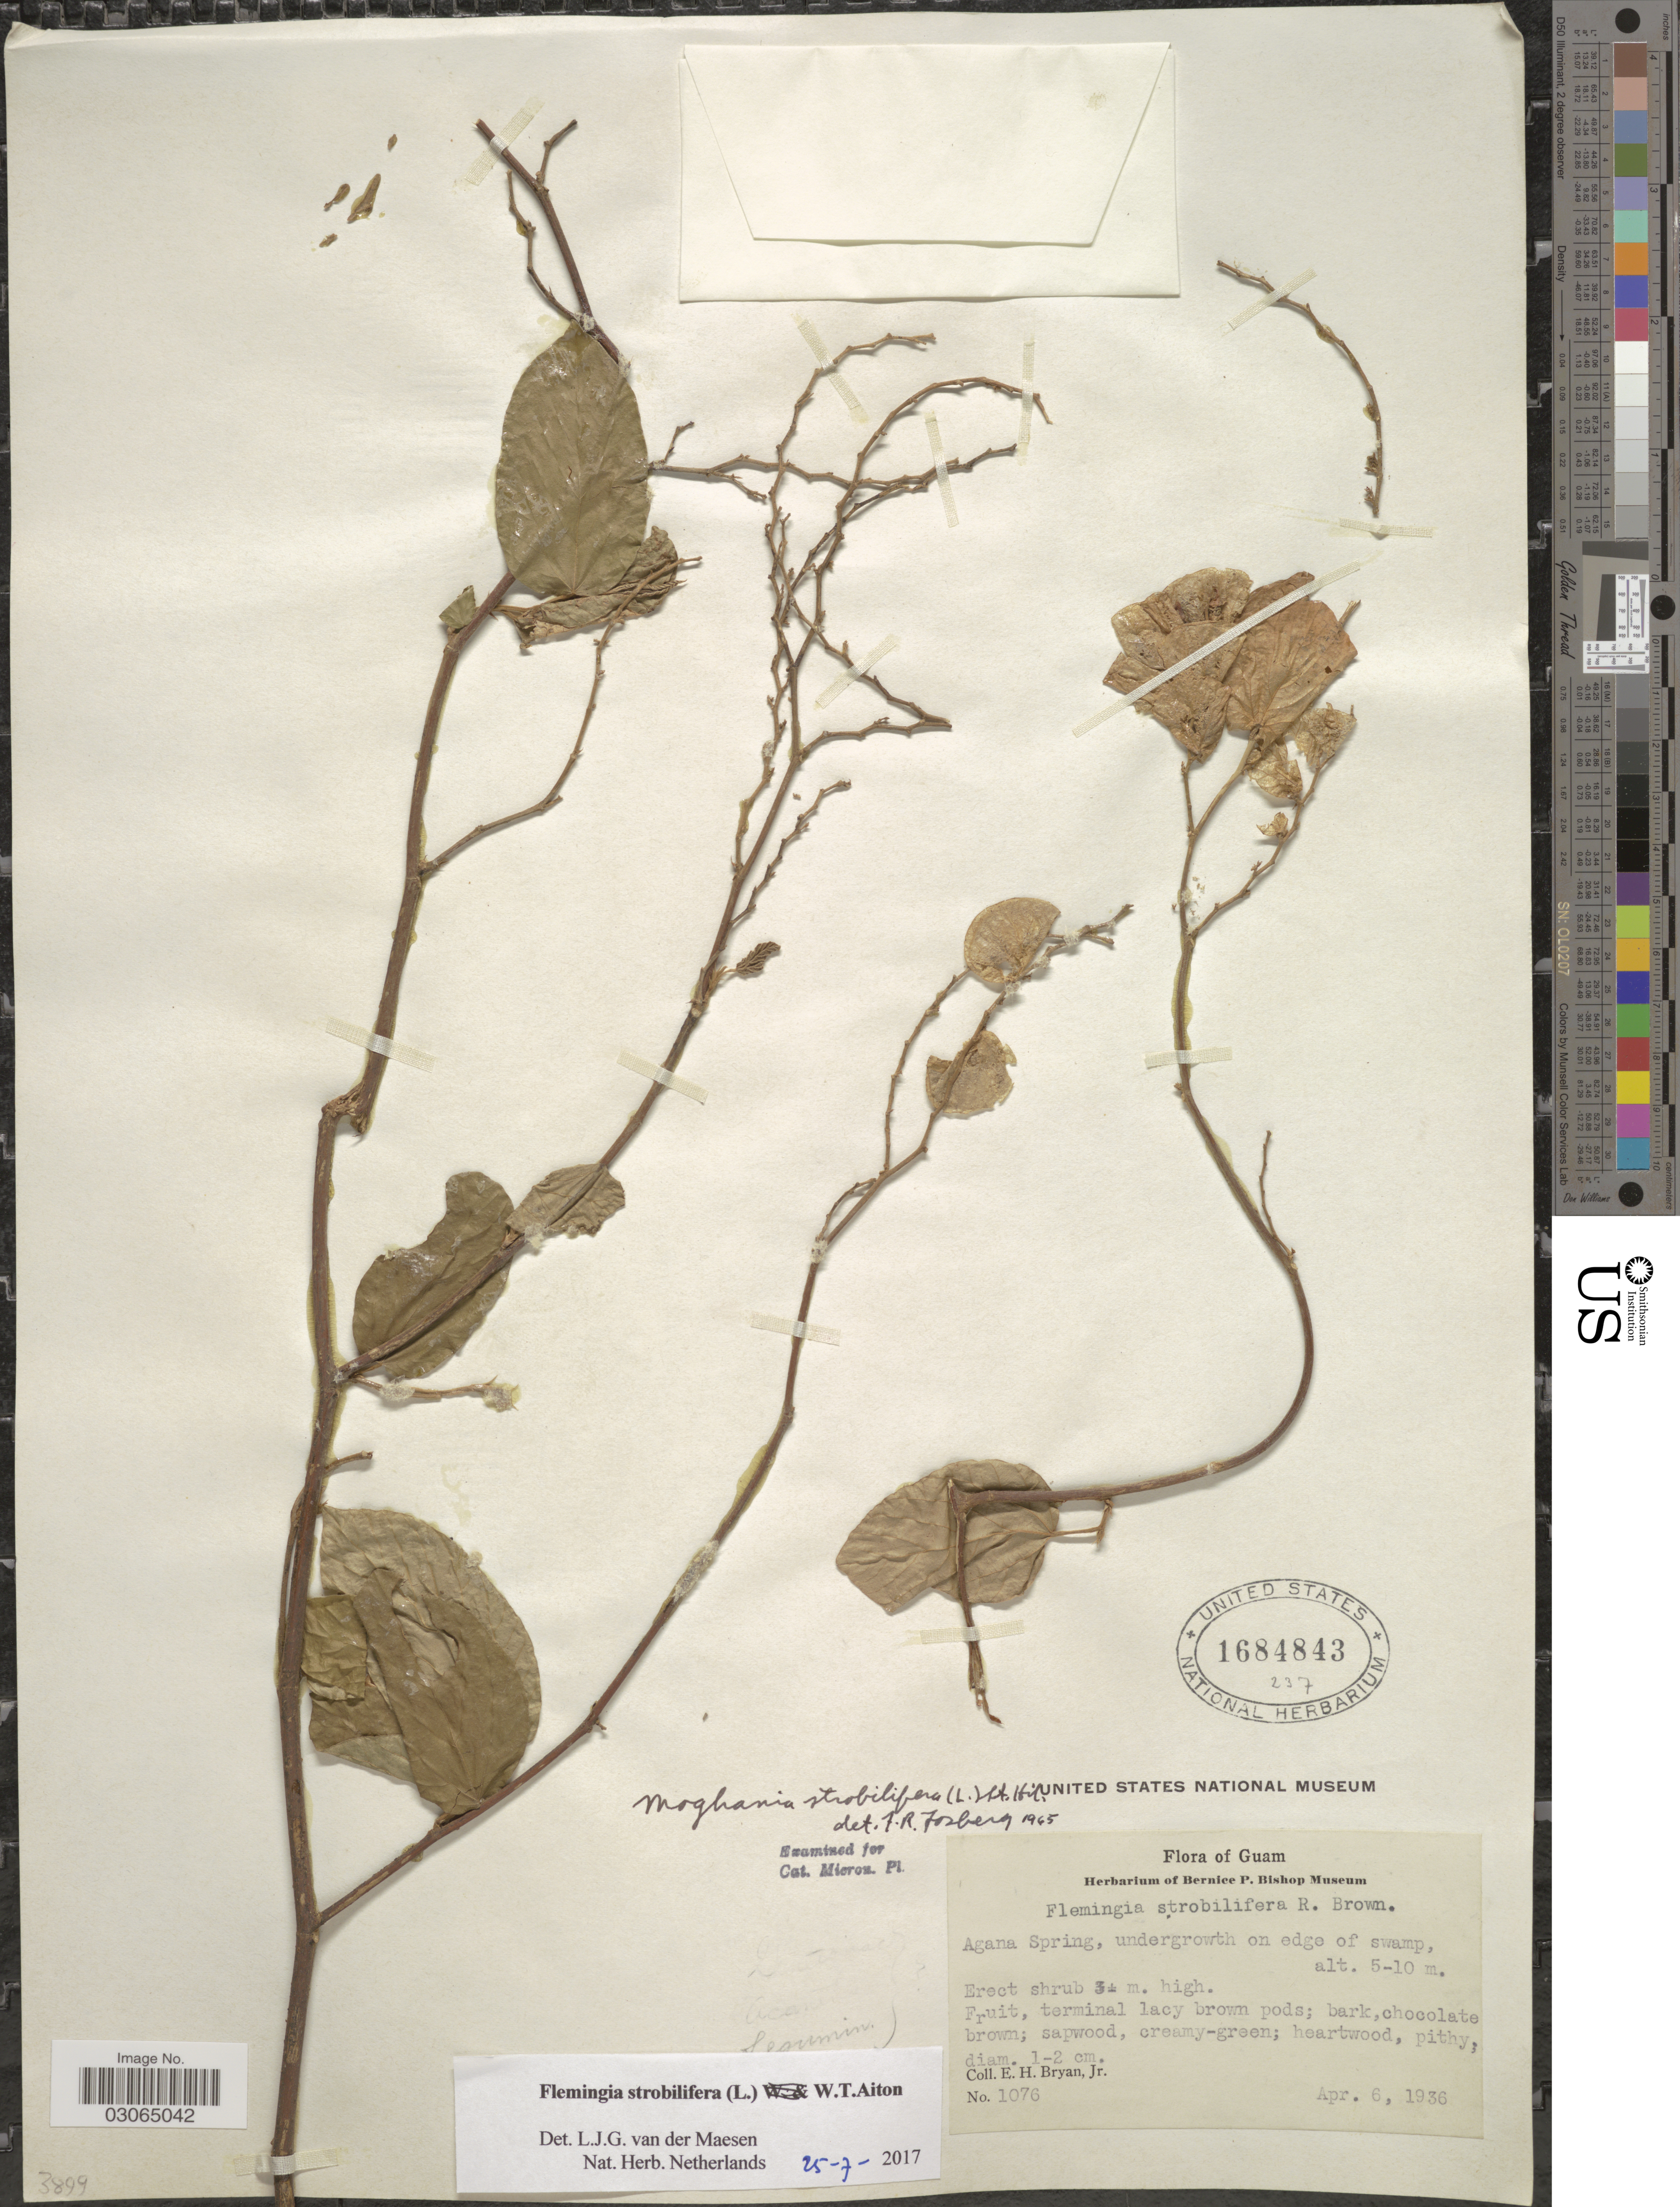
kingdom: Plantae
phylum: Tracheophyta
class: Magnoliopsida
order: Fabales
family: Fabaceae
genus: Flemingia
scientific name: Flemingia strobilifera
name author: (L.) W.T. Aiton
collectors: E. Bryan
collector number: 1076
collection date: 1936-04-06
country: Guam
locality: Agana Spring, undergrowth on edge of swamp.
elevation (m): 5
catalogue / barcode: US 1684843